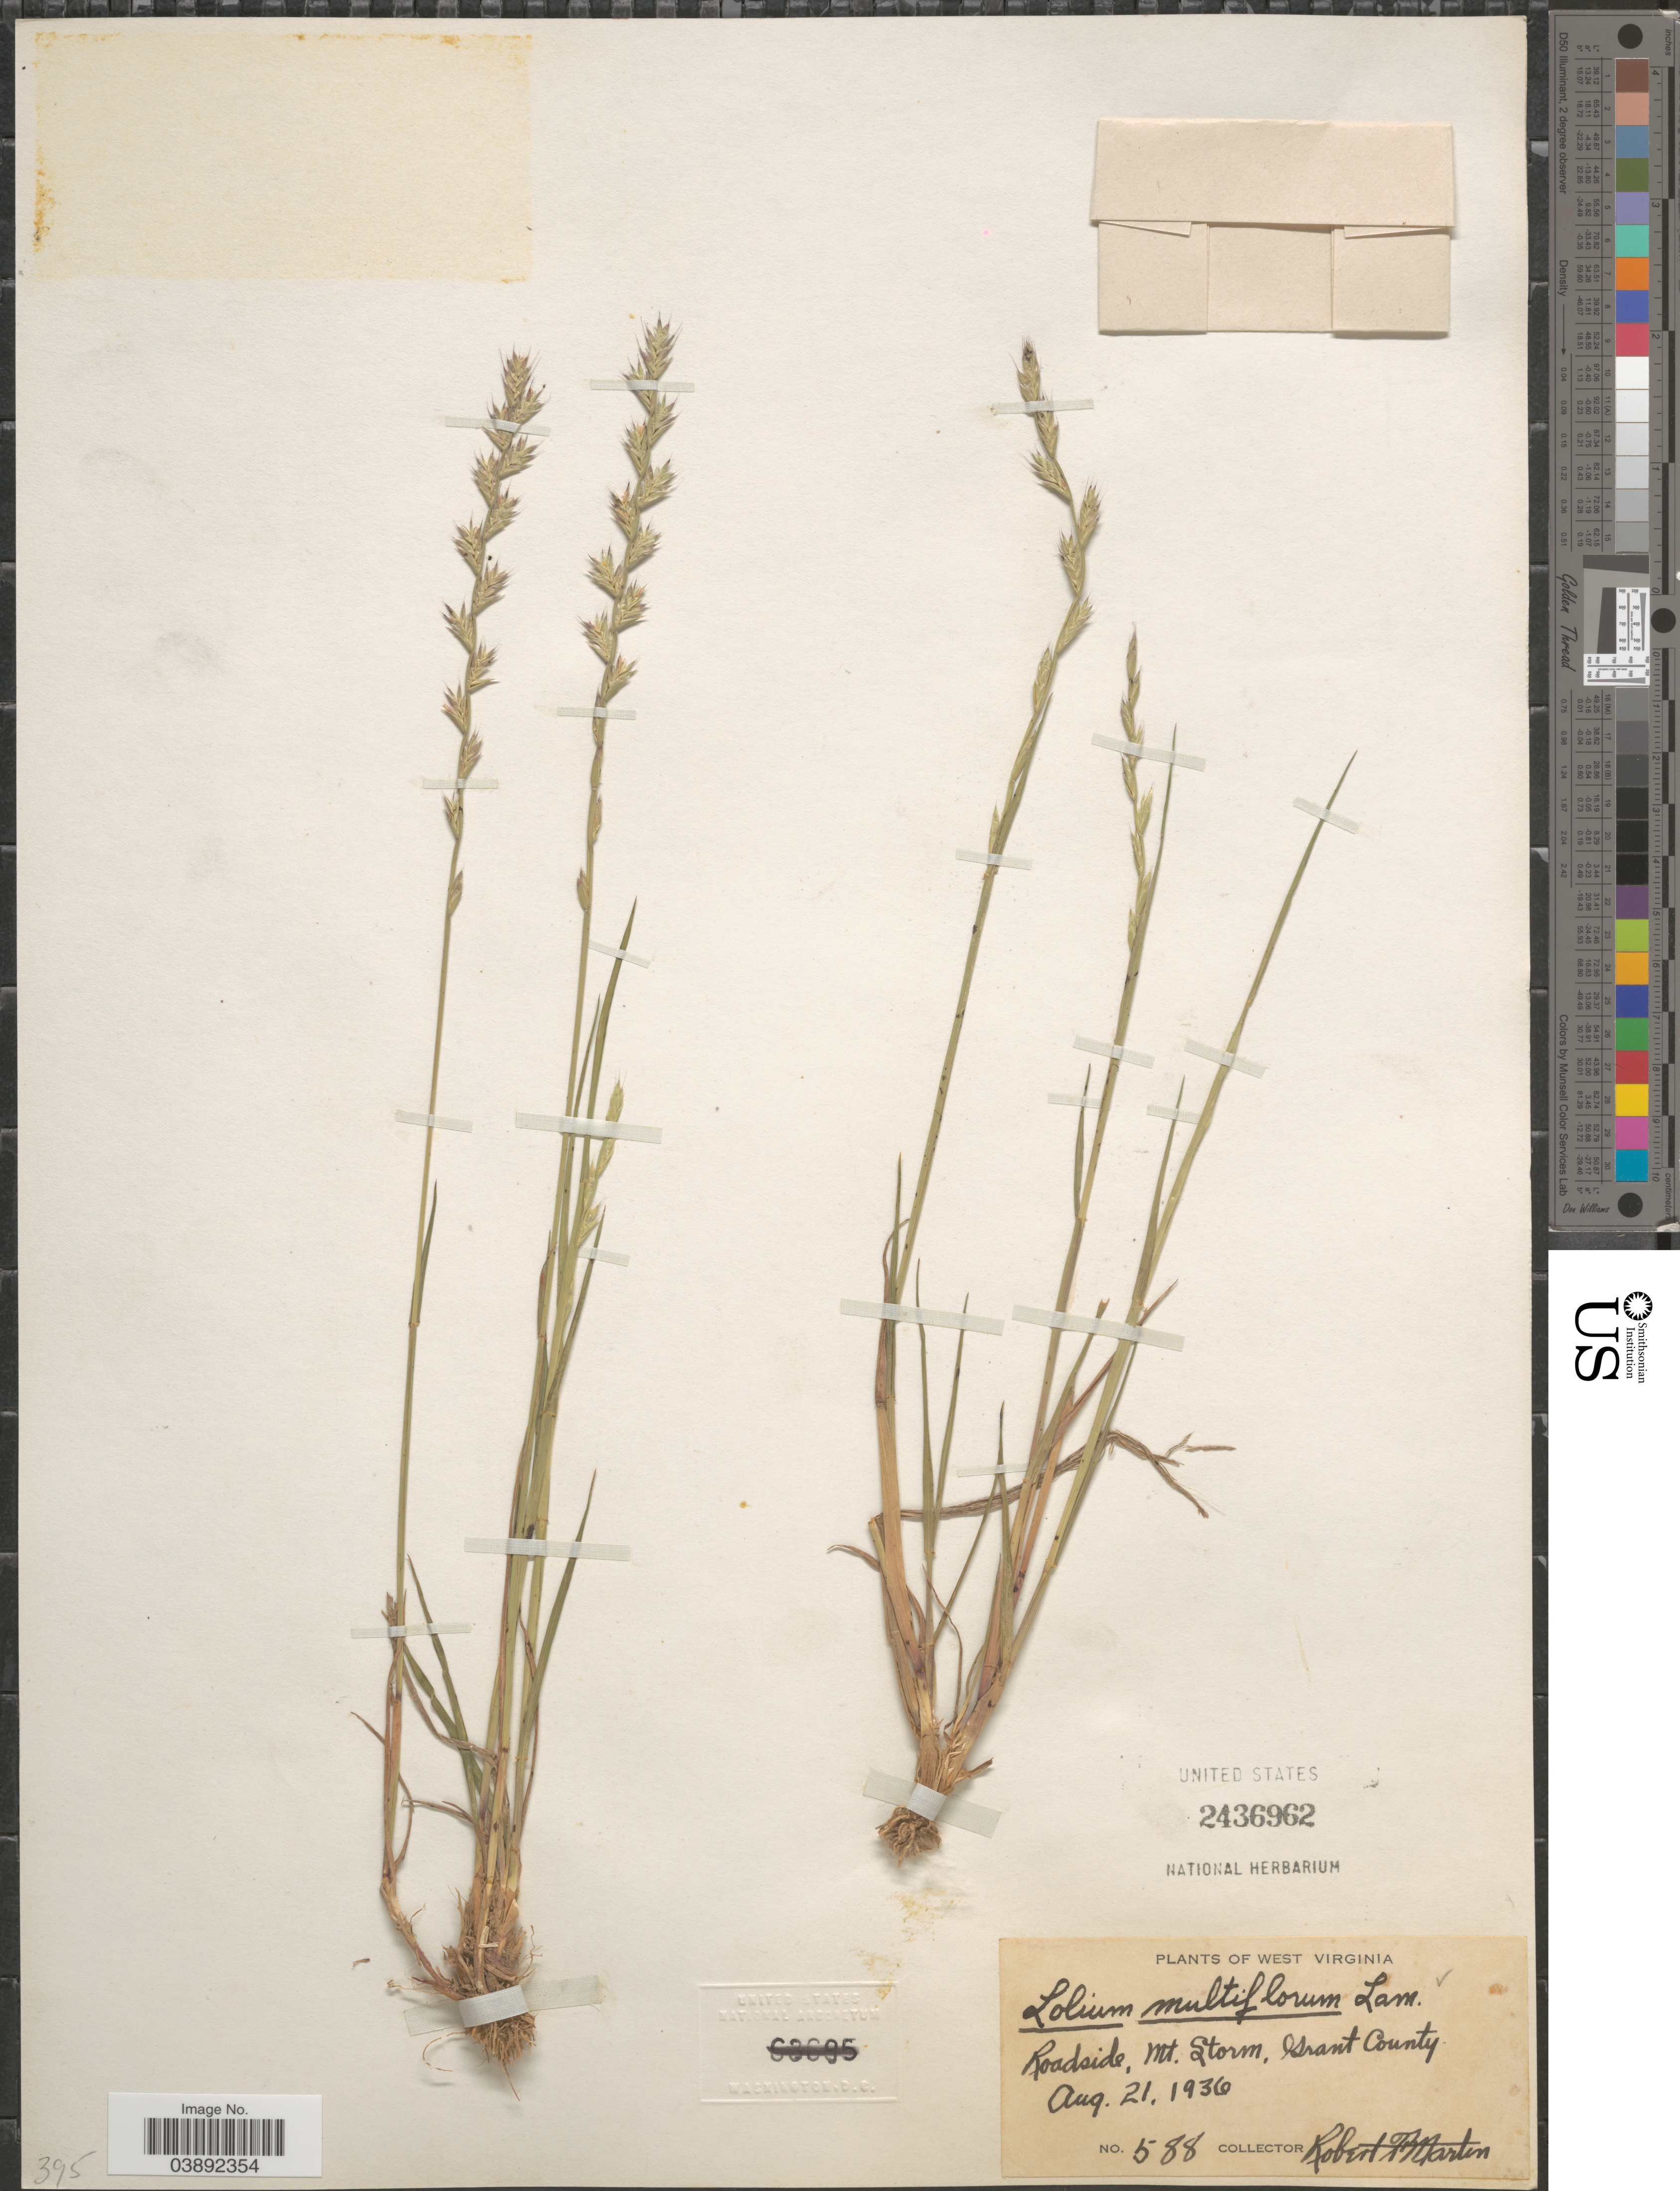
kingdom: Plantae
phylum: Tracheophyta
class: Liliopsida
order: Poales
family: Poaceae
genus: Lolium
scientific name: Lolium multiflorum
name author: Lam.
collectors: R. F. Martin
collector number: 588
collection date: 1936-08-21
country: United States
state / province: West Virginia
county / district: Grant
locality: Roadside, Mt. Storm, Grant County.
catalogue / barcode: US 2436962